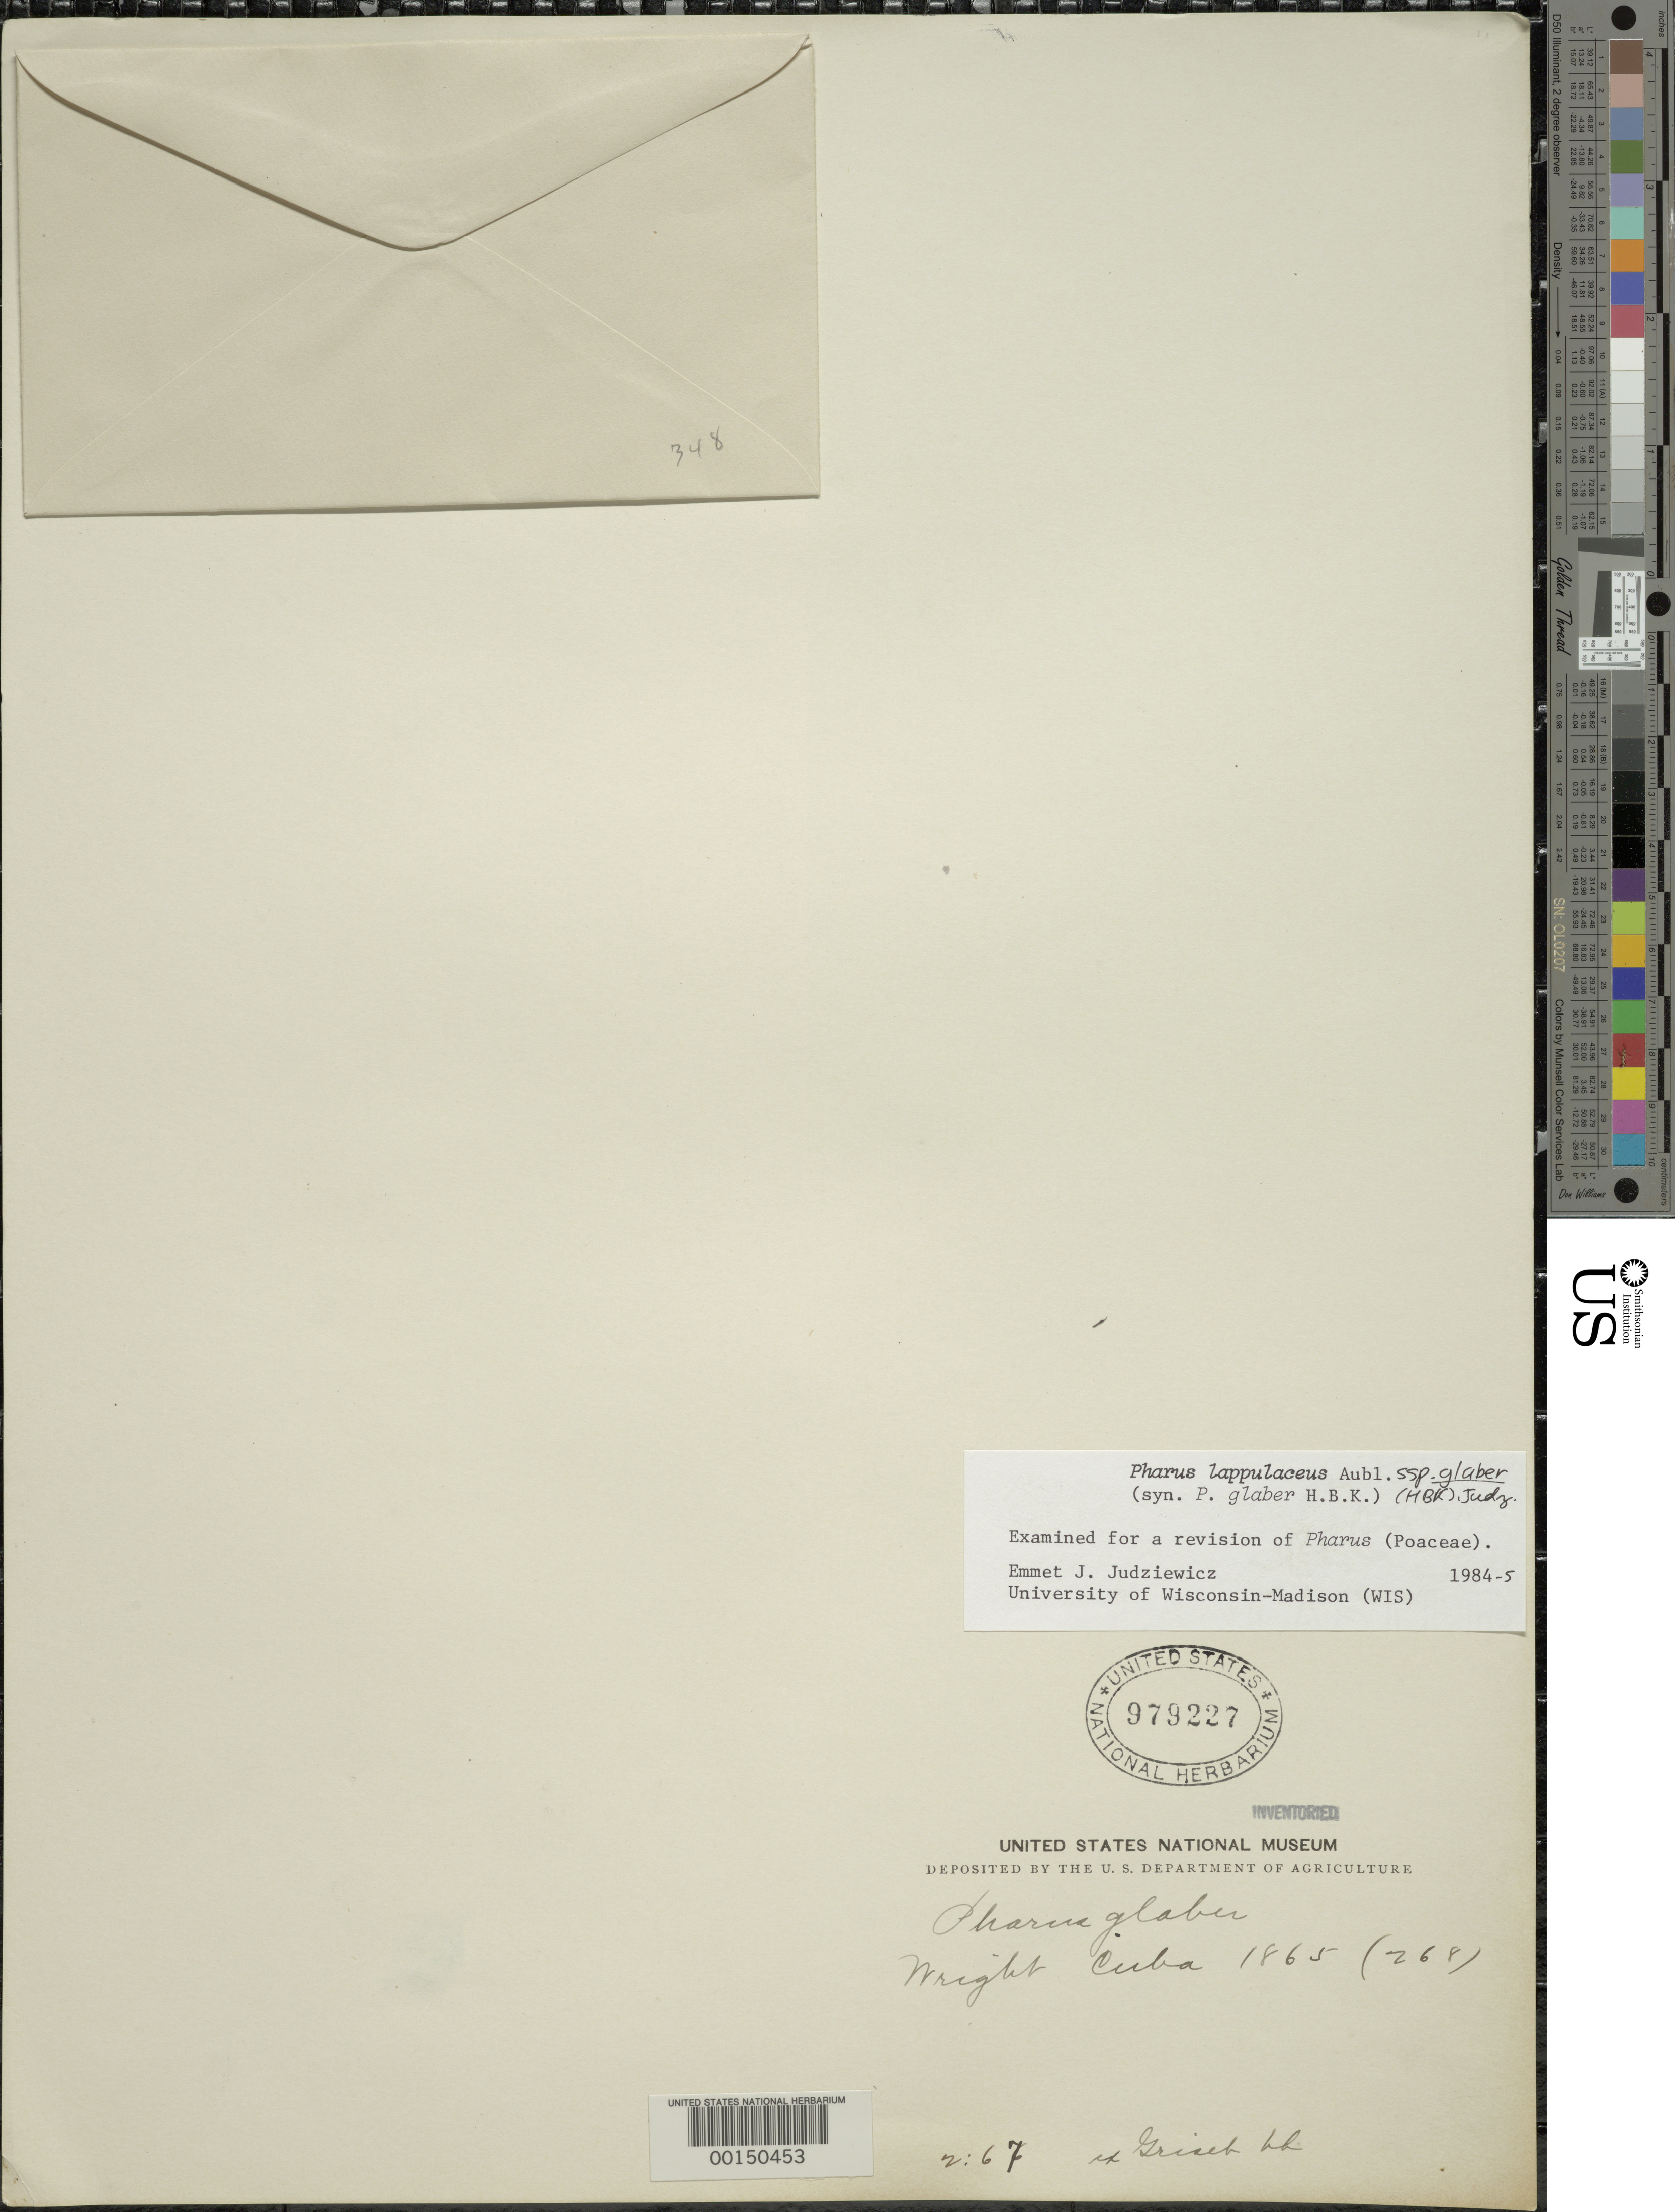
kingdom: Plantae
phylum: Tracheophyta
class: Liliopsida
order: Poales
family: Poaceae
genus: Pharus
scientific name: Pharus lappulaceus subsp. glaber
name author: (Kunth) Judz.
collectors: A. H. R. Grisebach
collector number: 268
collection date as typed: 1865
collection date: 1865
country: Cuba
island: Greater Antilles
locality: Wright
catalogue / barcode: US 979227